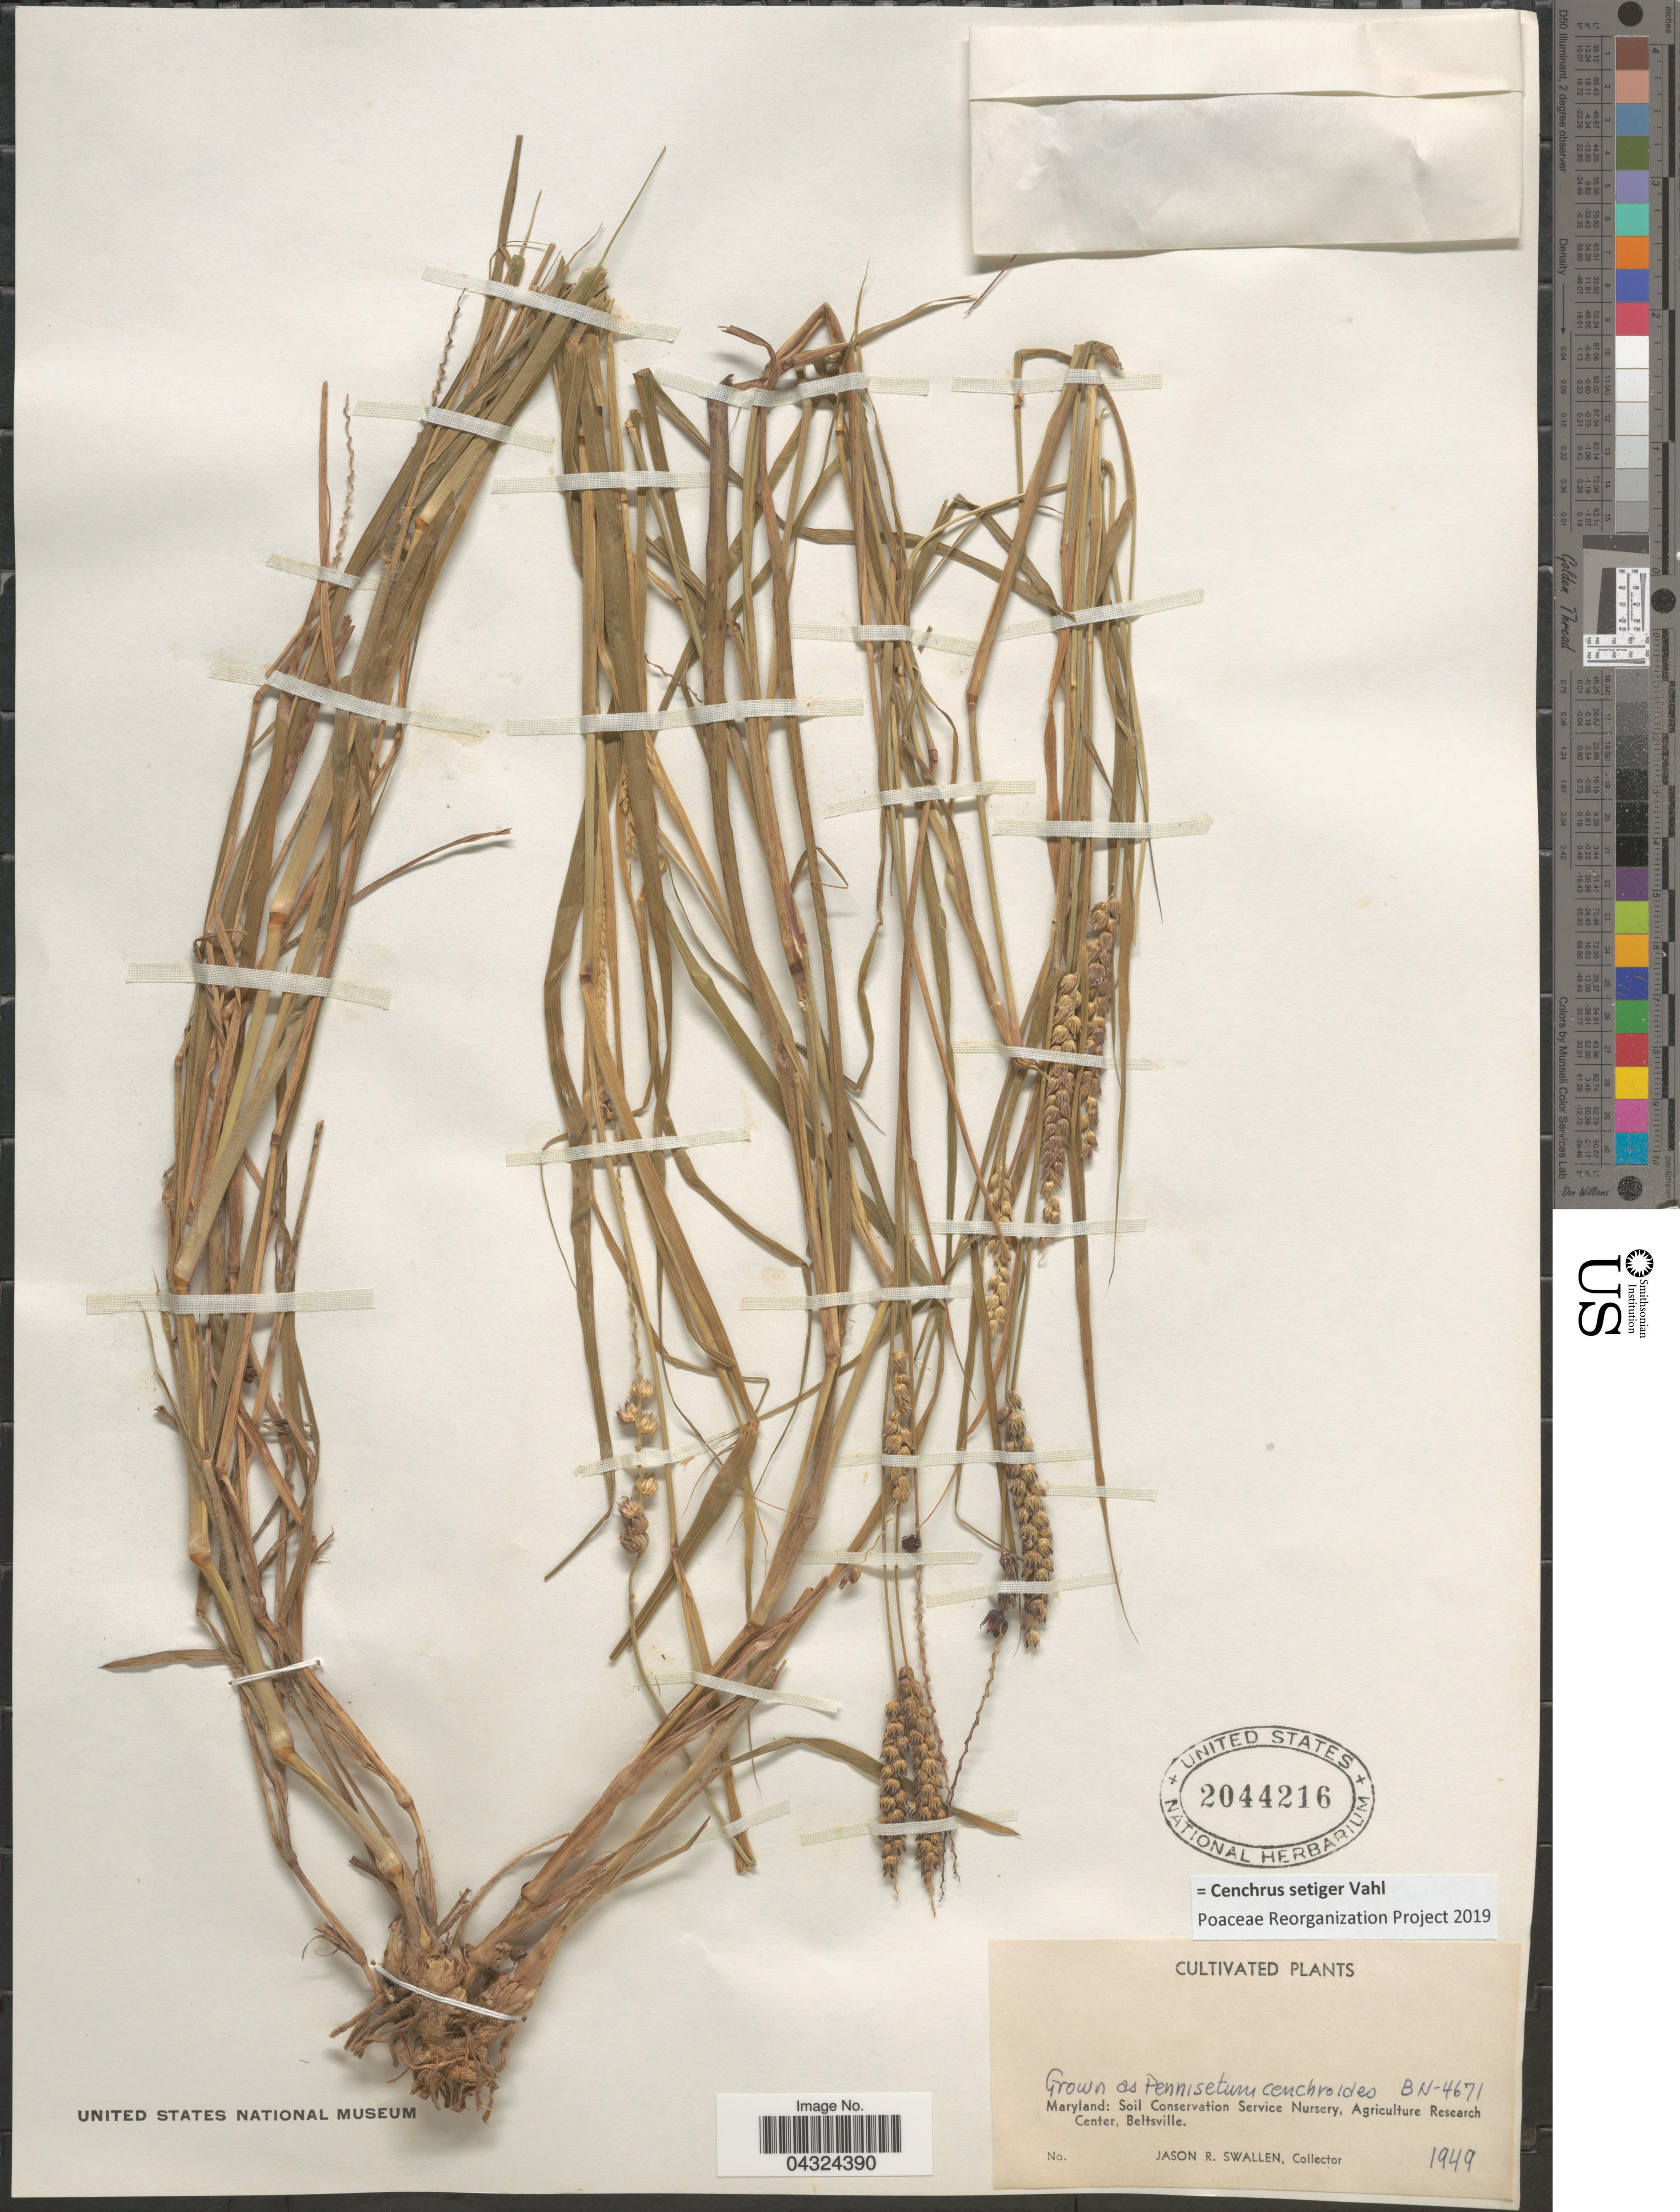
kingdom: Plantae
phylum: Tracheophyta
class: Liliopsida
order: Poales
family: Poaceae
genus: Cenchrus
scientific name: Cenchrus setiger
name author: Vahl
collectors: J. R. Swallen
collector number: BN-4671?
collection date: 1949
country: United States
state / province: Maryland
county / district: Prince George's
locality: Soil Conservation Service Nursery, Agriculture Research Center, Beltsville.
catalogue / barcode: US 2044216